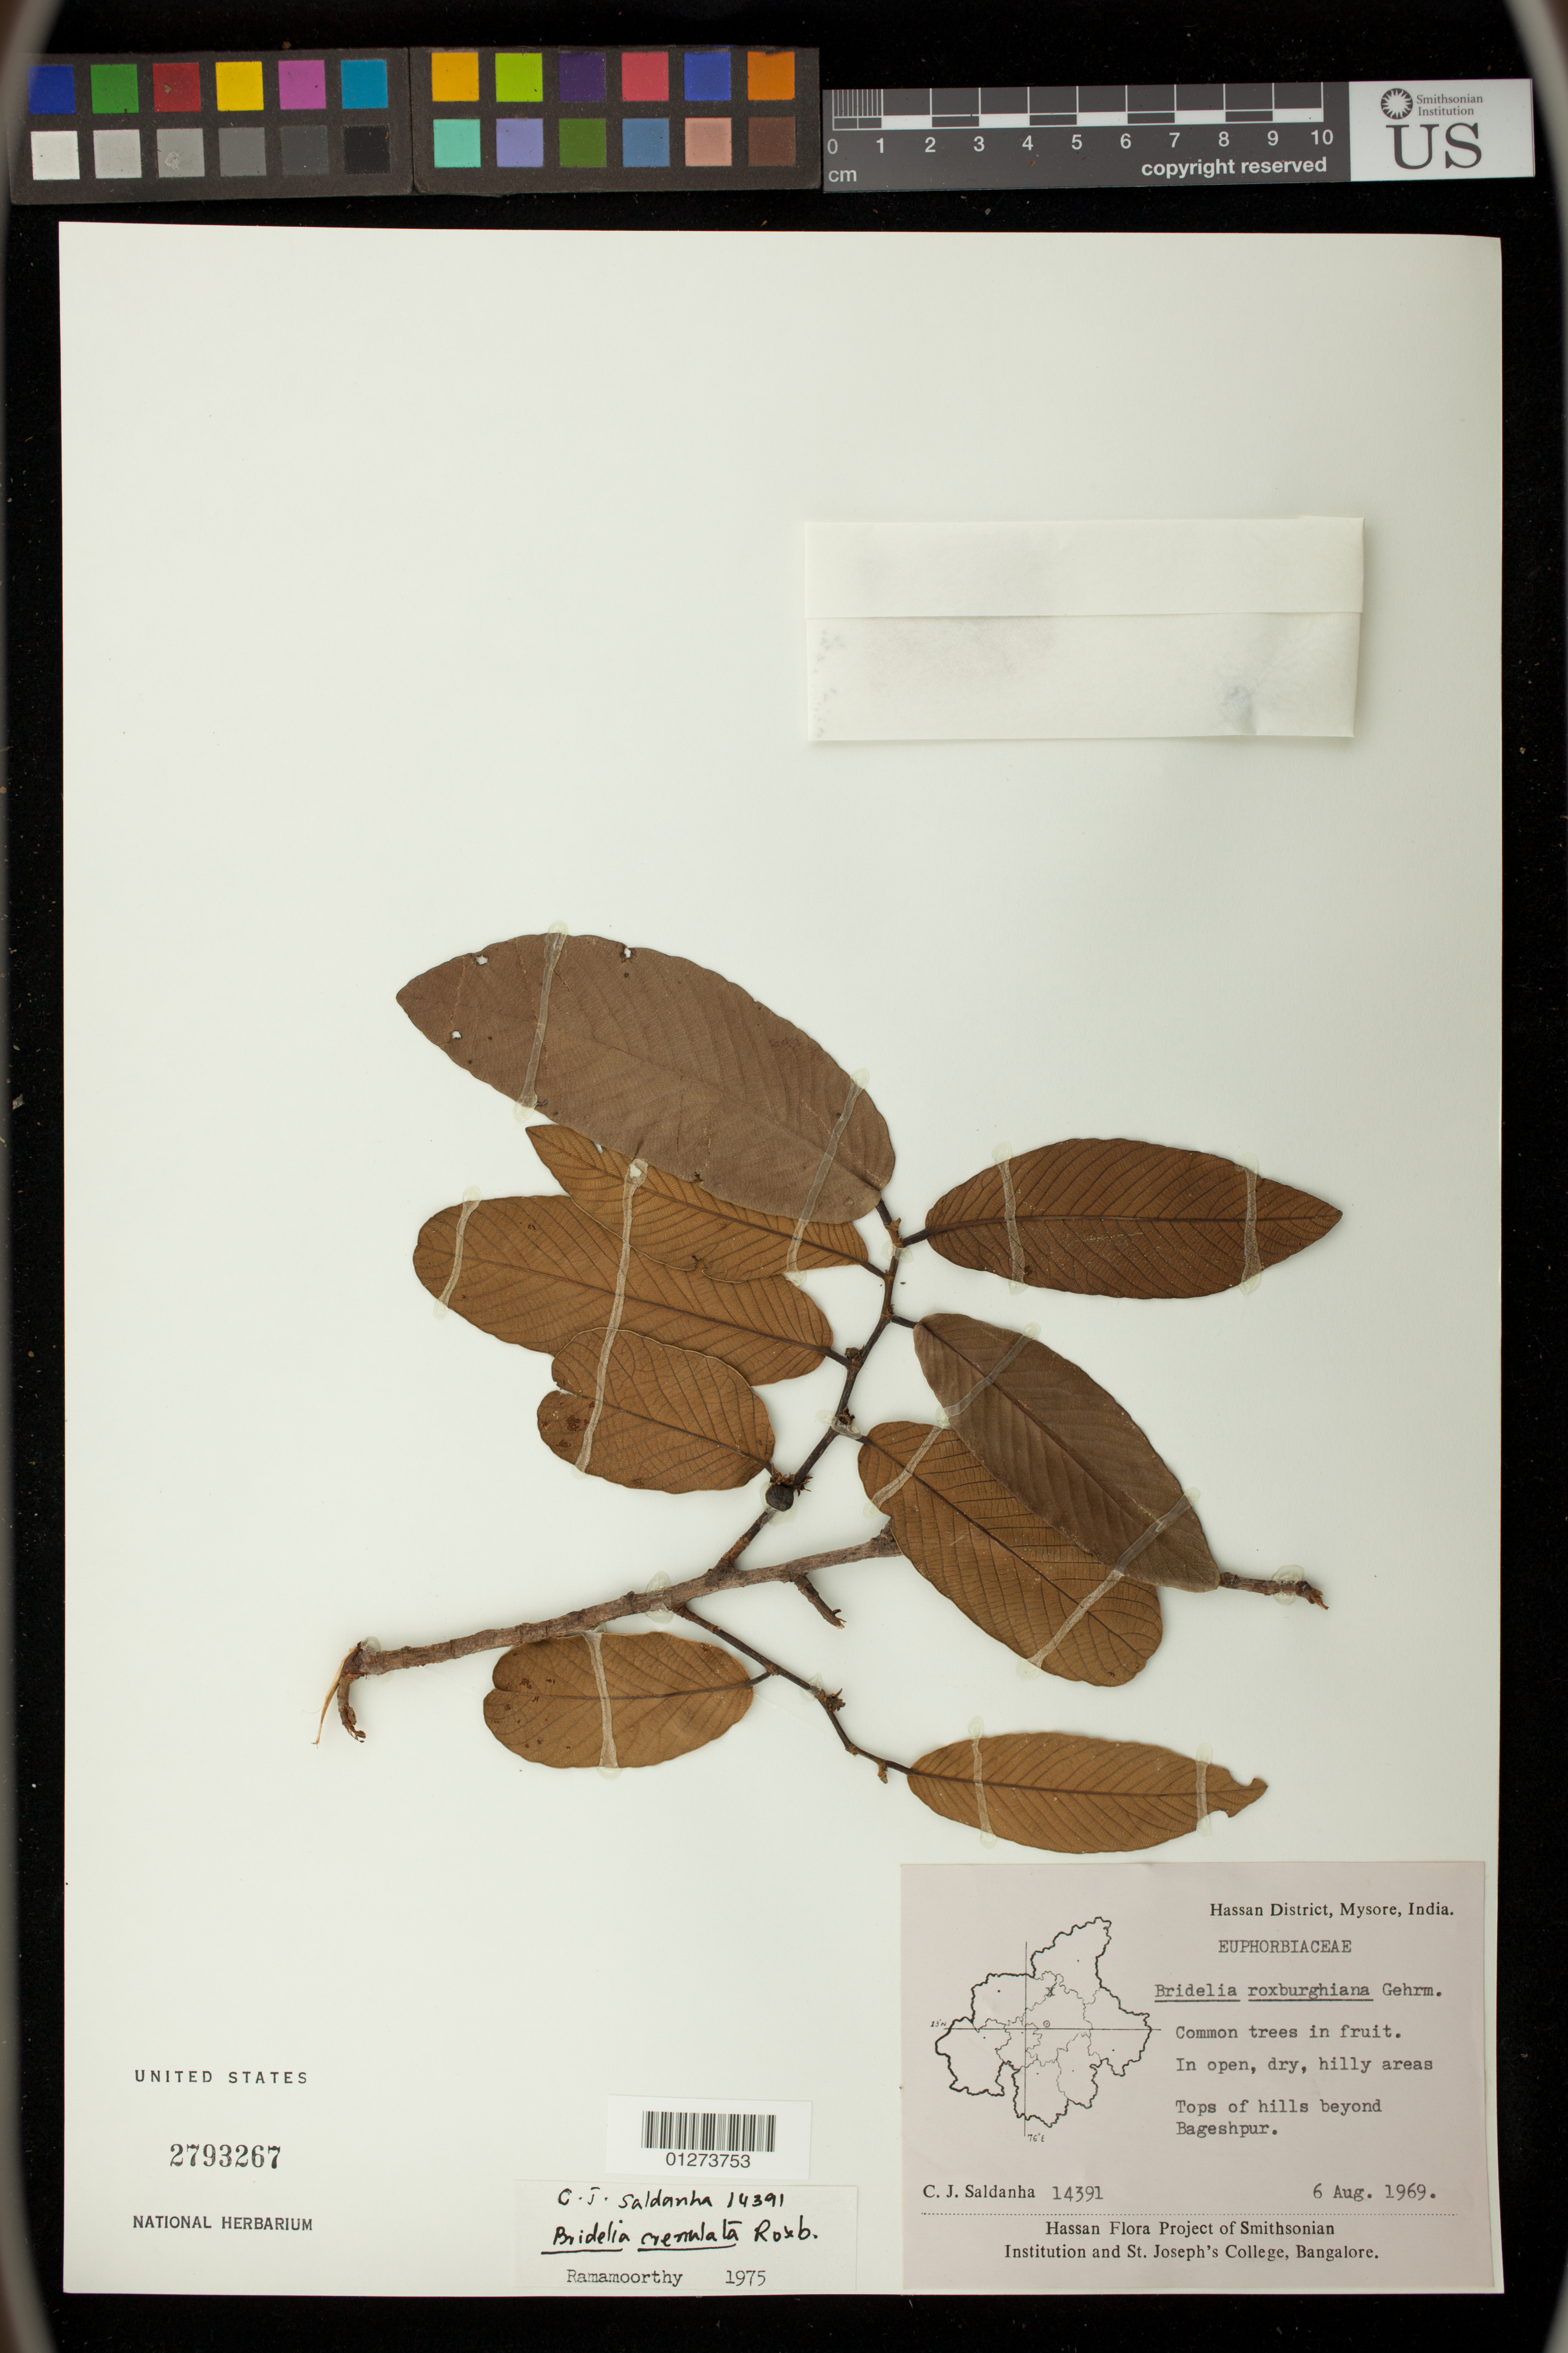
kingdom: Plantae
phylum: Tracheophyta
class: Magnoliopsida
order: Malpighiales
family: Phyllanthaceae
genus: Bridelia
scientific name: Bridelia retusa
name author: (L.) A. Juss.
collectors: C. J. Saldanha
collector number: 14391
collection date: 1969-08-06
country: India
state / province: Karnataka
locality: Hills beyond Bageshpur, Hassan District, Mysore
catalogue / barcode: US 2793267